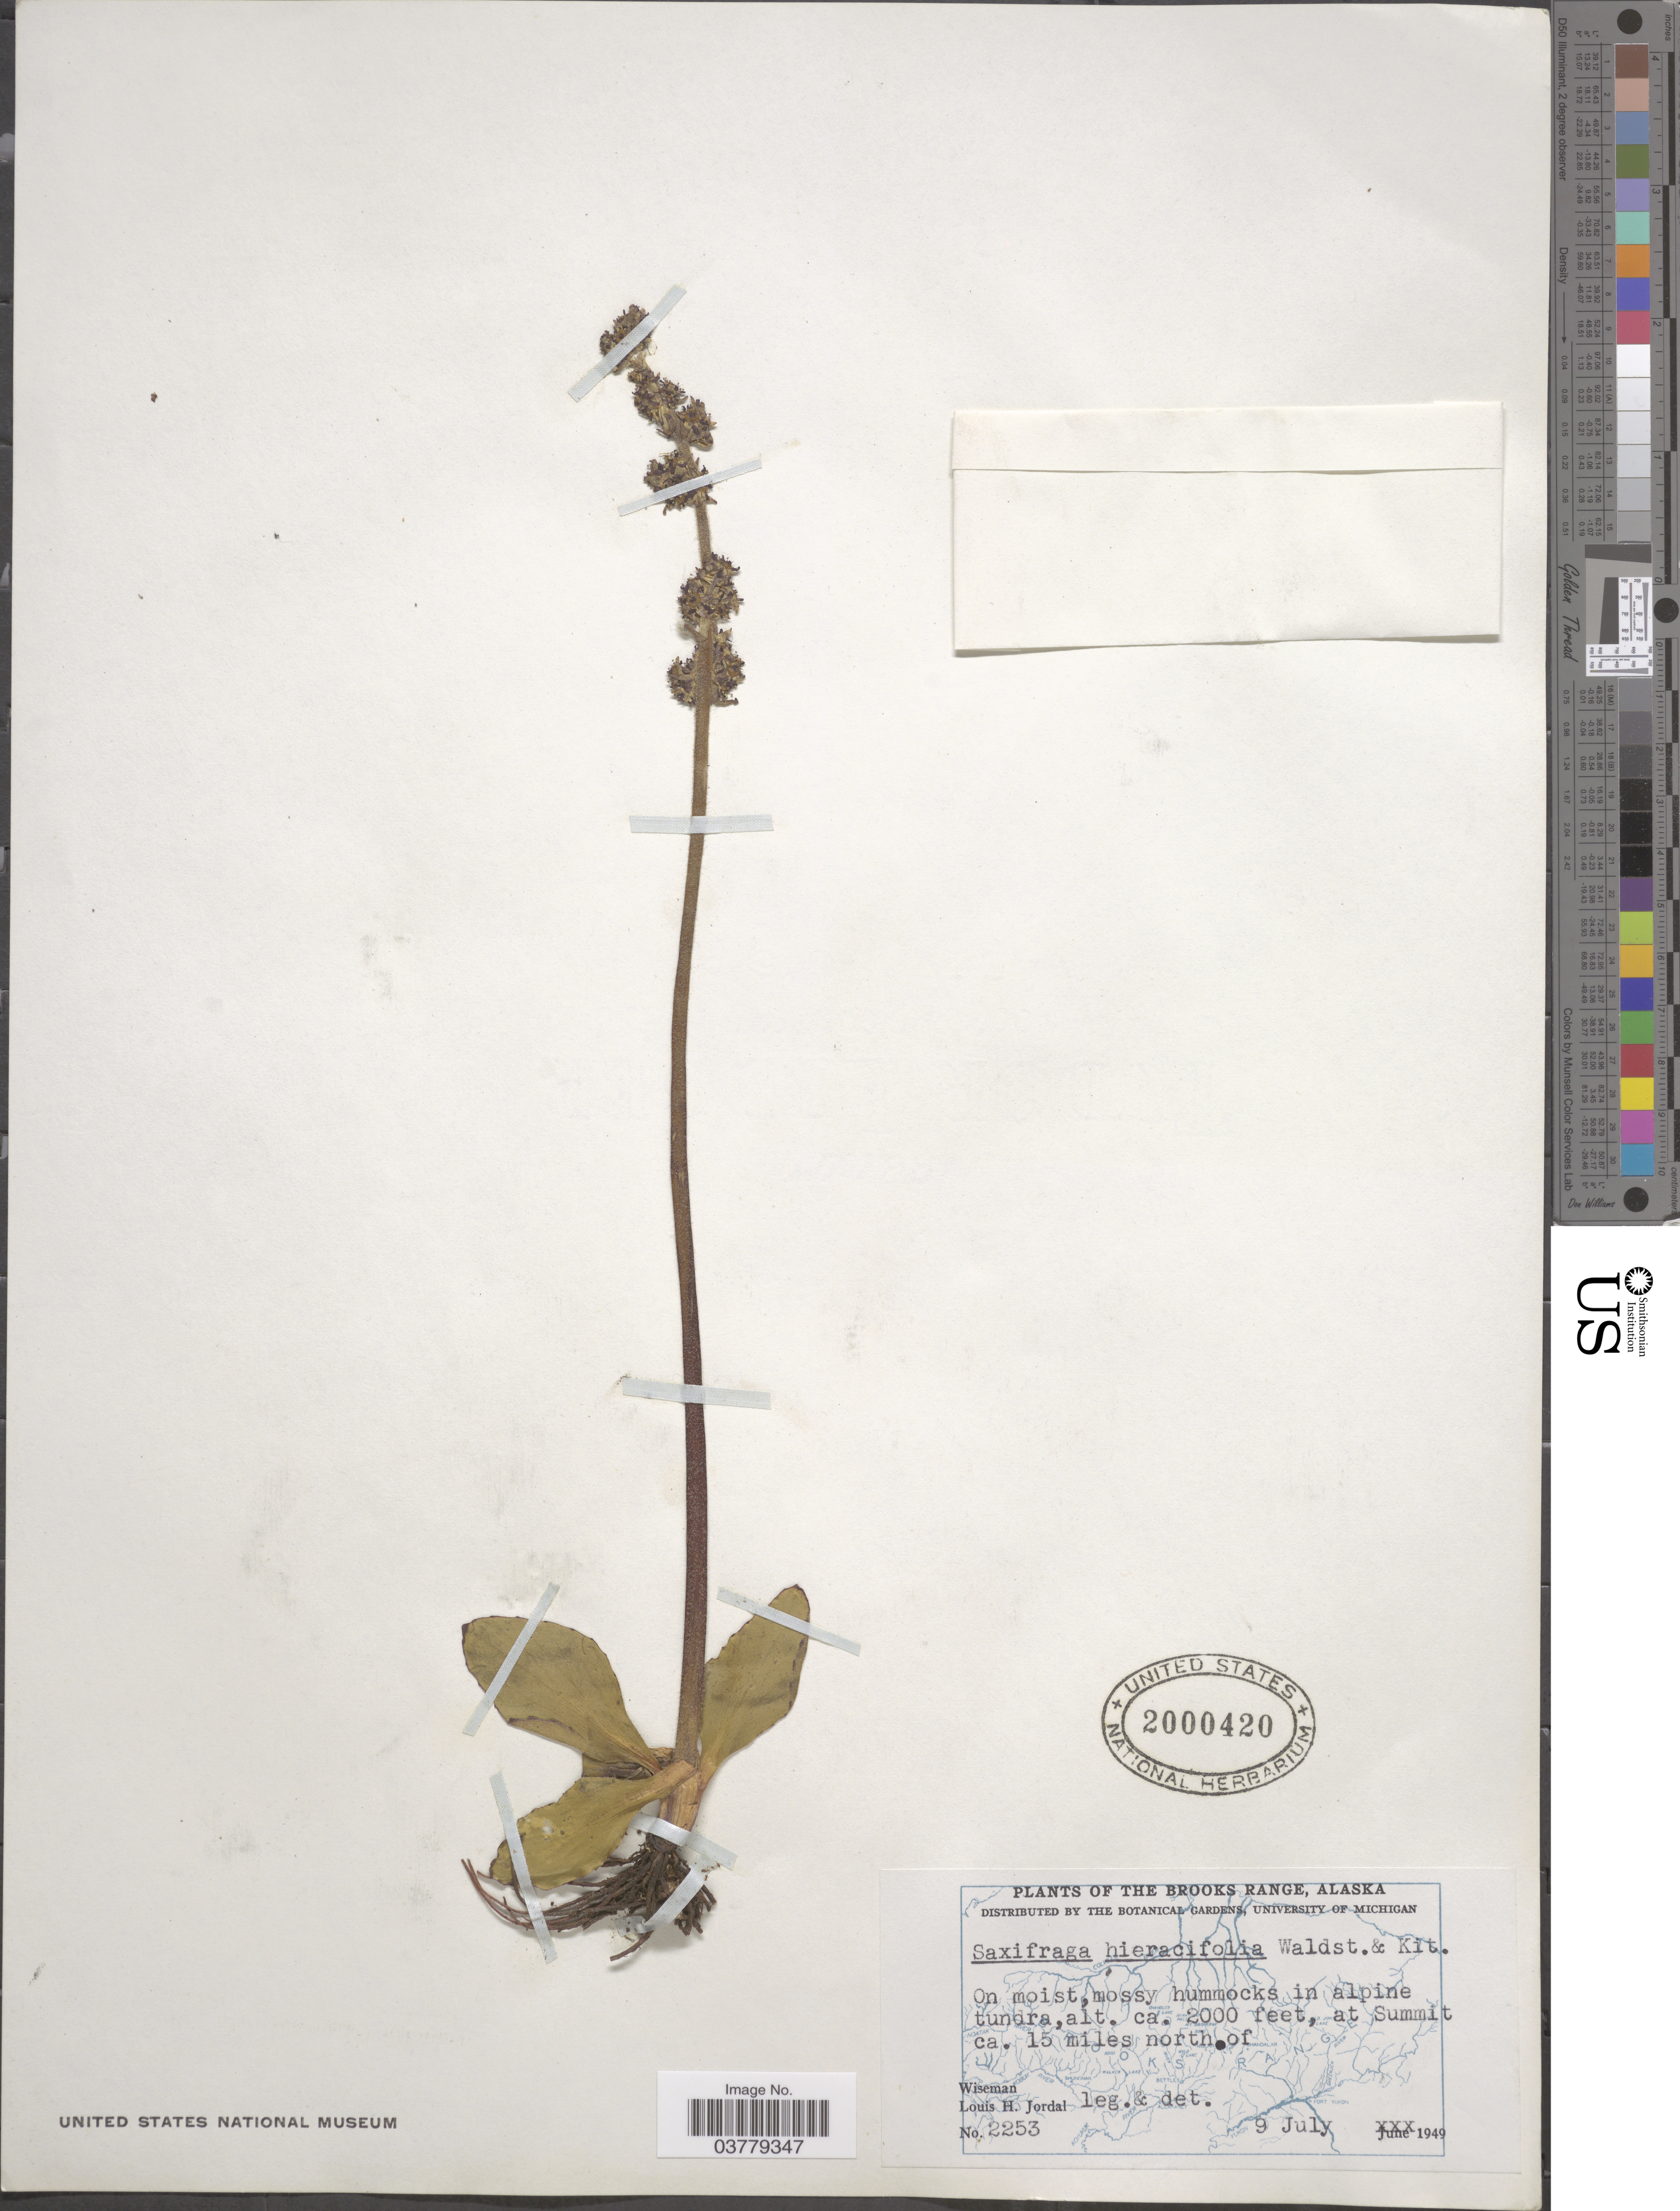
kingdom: Plantae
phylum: Tracheophyta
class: Magnoliopsida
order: Saxifragales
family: Saxifragaceae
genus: Micranthes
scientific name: Micranthes hieraciifolia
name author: (Waldst. & Kit. ex Willd.) Haw.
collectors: L. Jordal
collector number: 2253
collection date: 1949-07-09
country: United States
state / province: Alaska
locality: The Brooks Range. At Summit ca. 15 miles north of Wiseman.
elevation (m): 610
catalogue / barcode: US 2000420